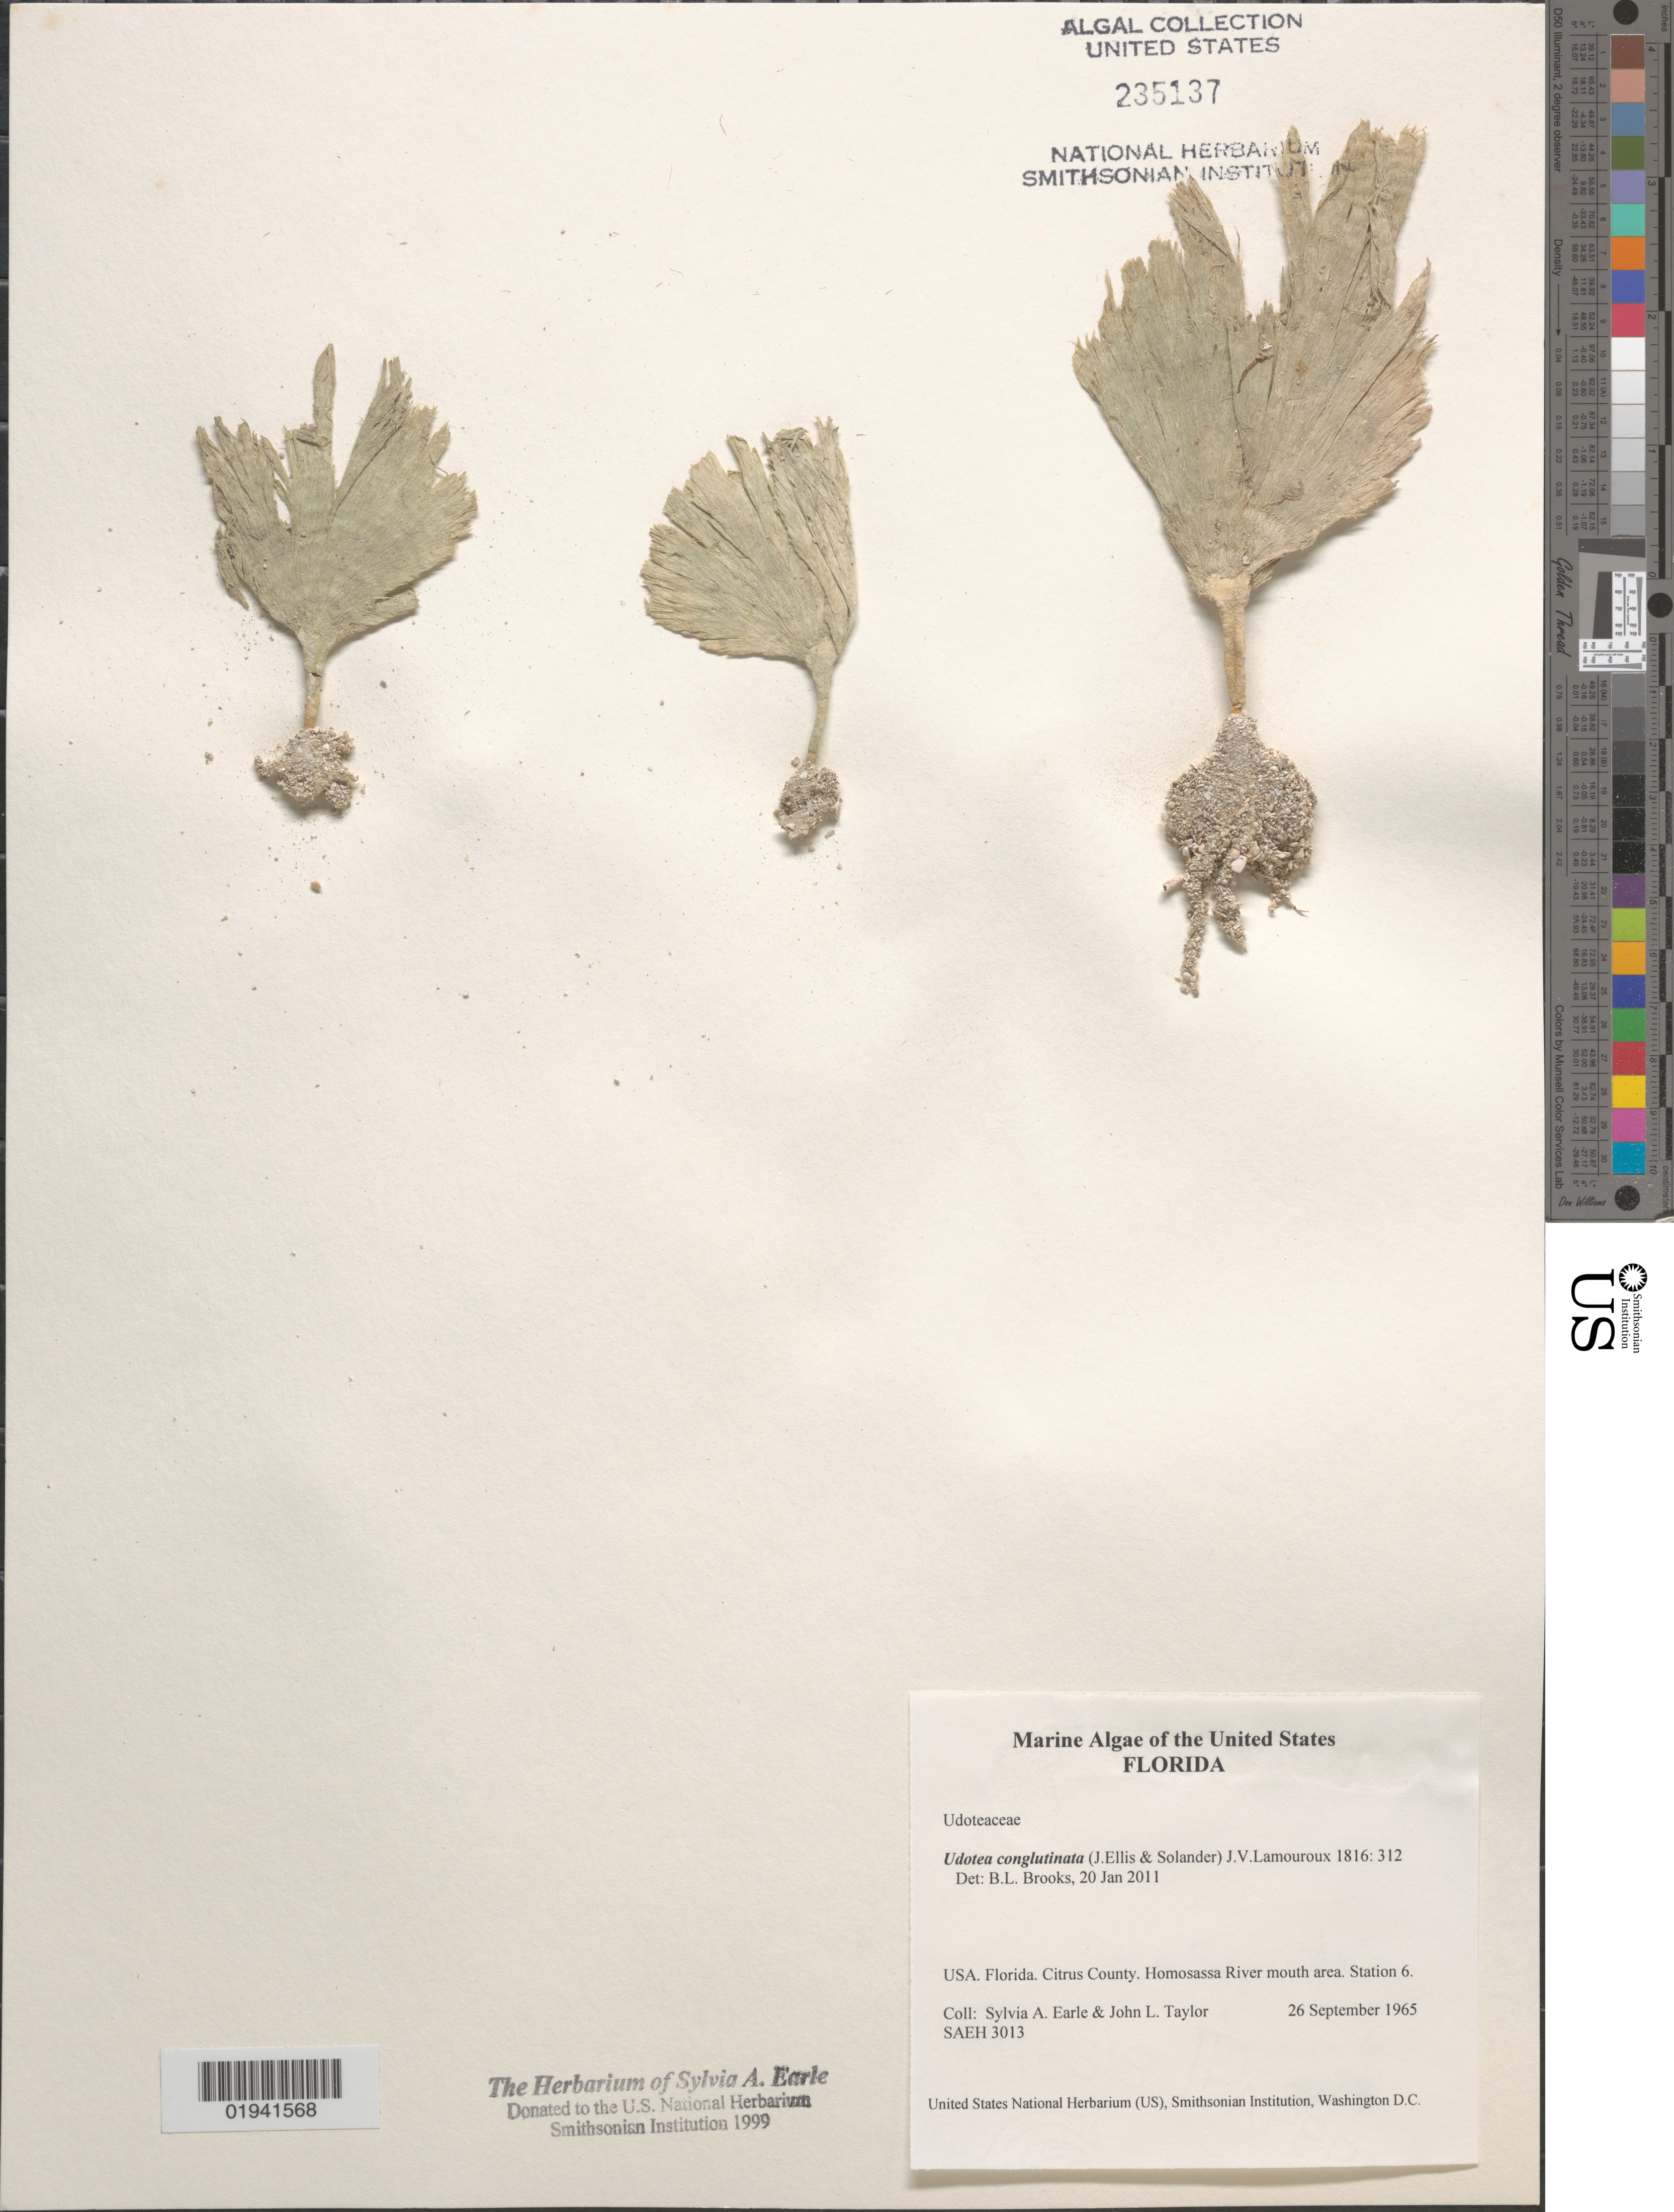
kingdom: Plantae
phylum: Chlorophyta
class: Ulvophyceae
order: Bryopsidales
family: Udoteaceae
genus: Udotea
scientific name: Udotea conglutinata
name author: (Ellis & Sol.) J.V.Lamouroux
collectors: S. A. Earle & J. L. Taylor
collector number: SAEH3013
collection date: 1965-09-26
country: United States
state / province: Florida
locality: Citrus County. Homosassa River mouth area. Station 6.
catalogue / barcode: US 235137